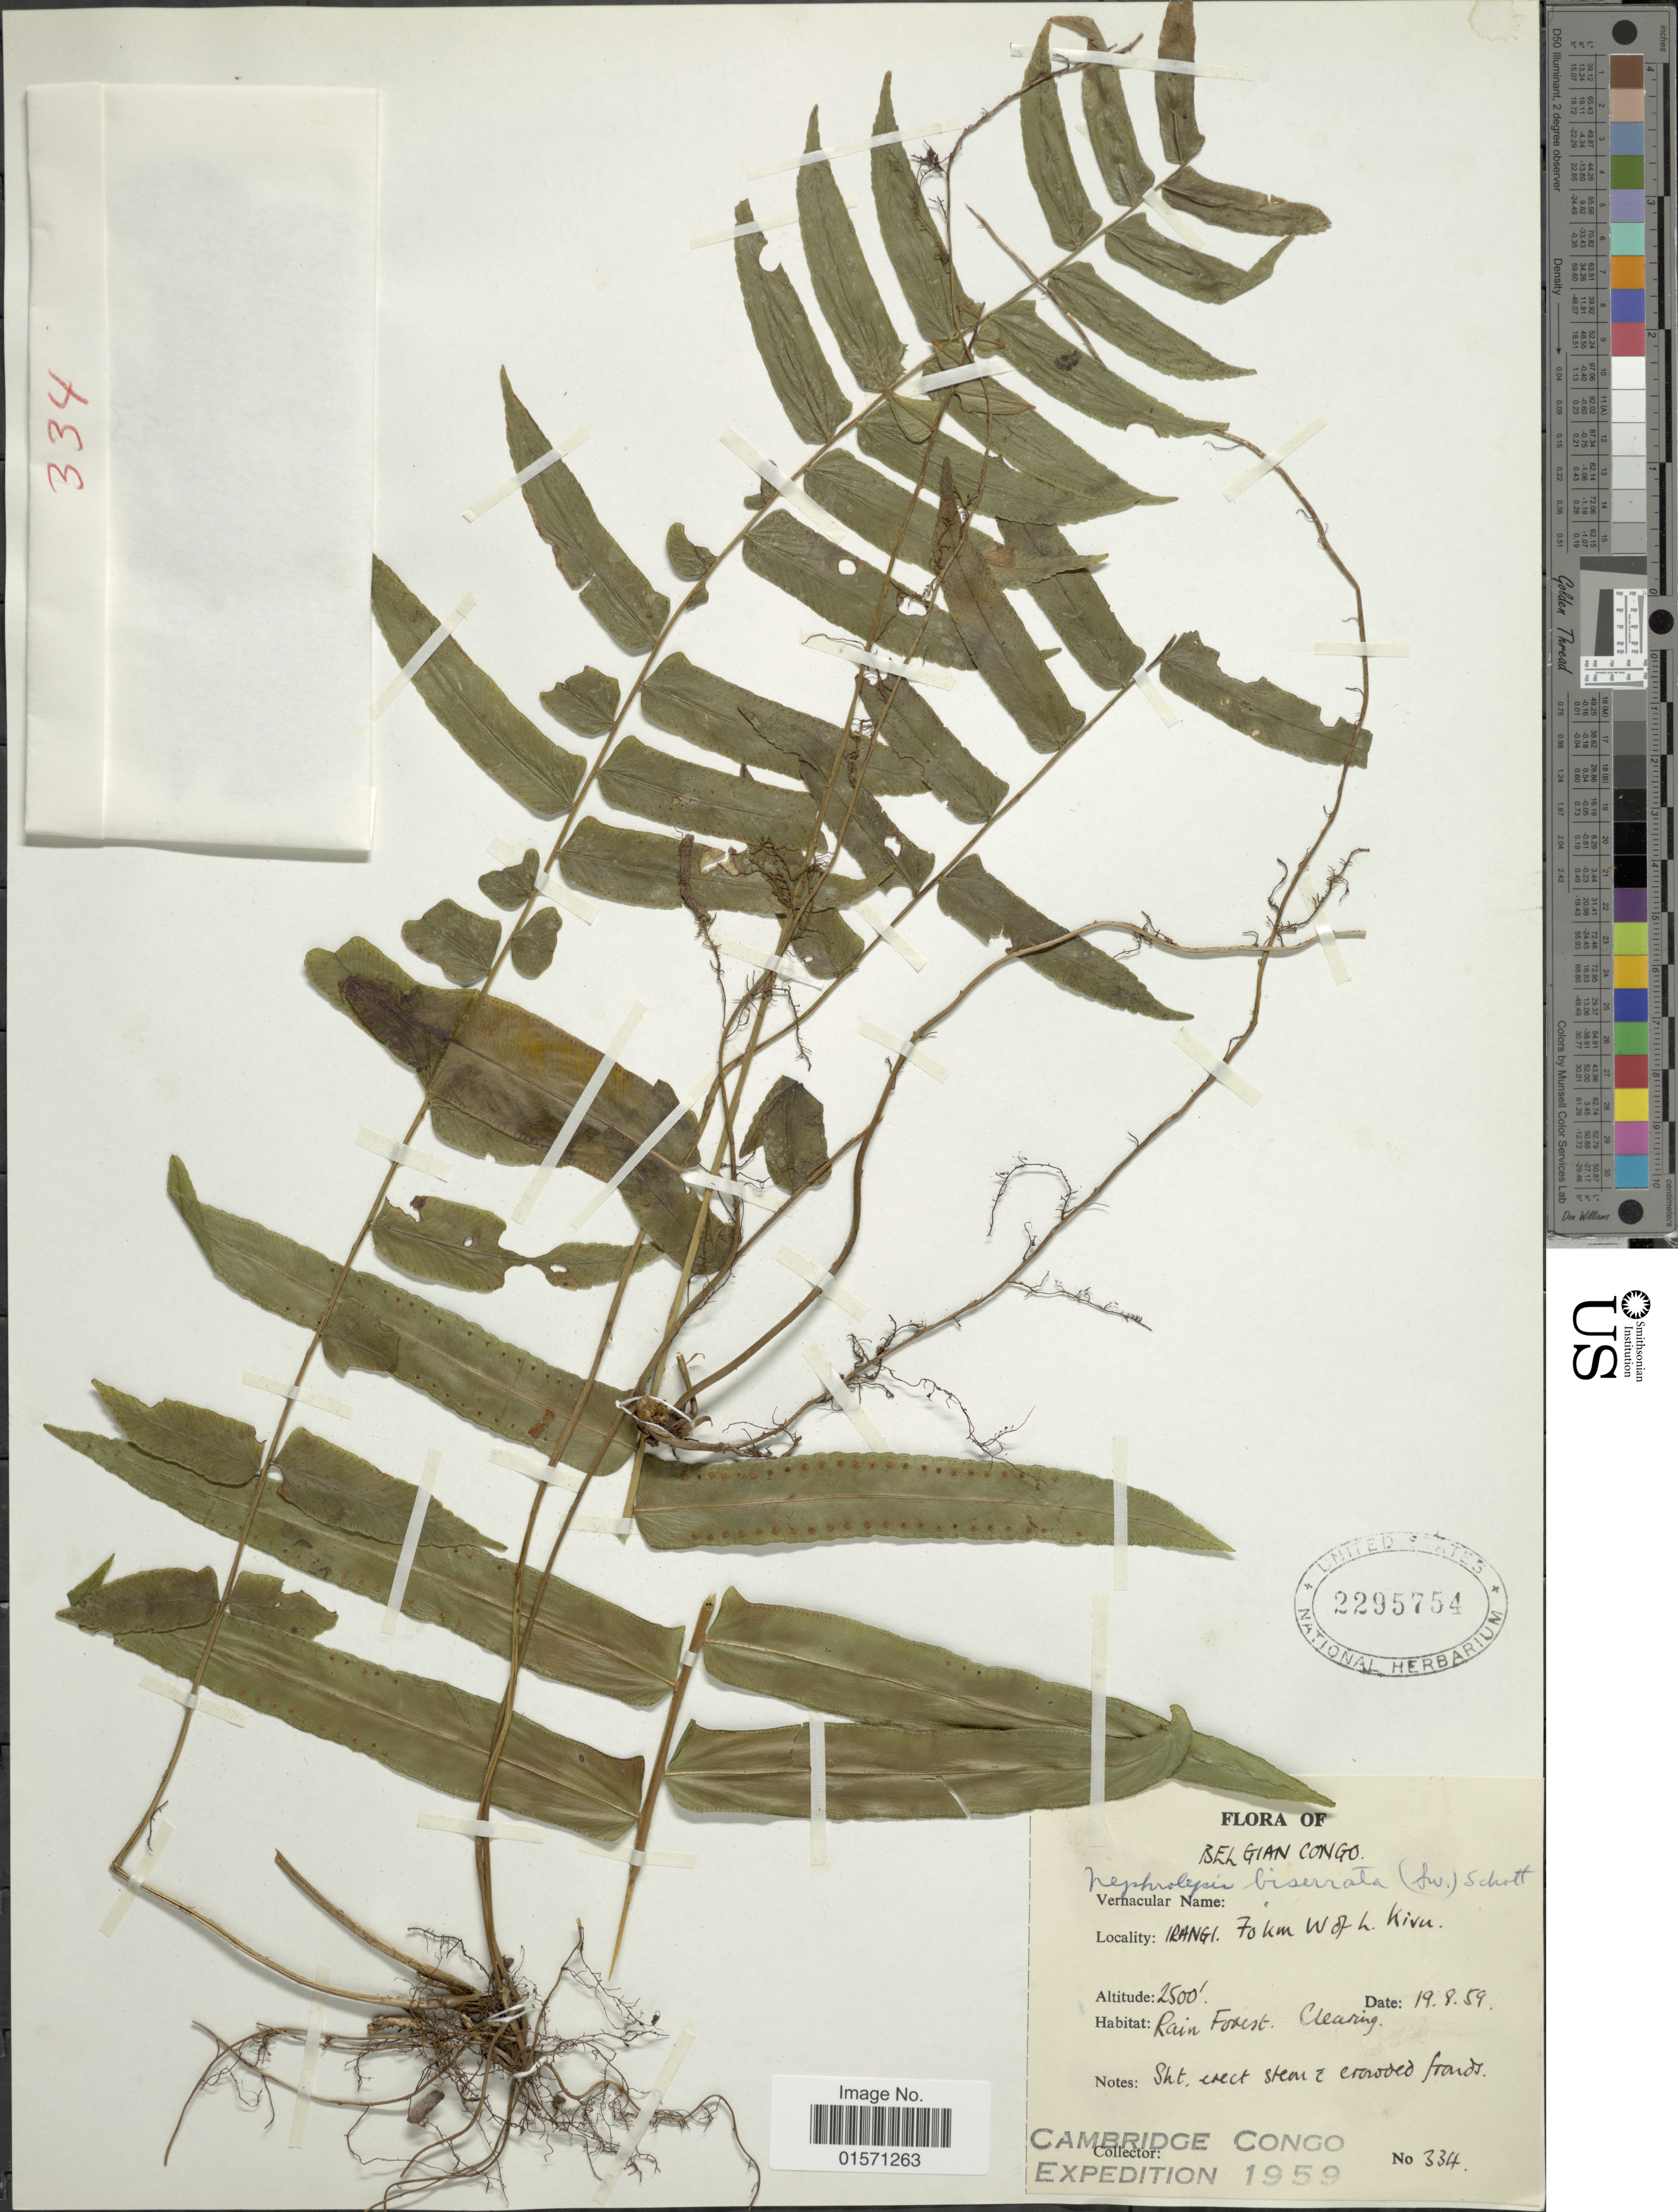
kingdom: Plantae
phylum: Tracheophyta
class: Polypodiopsida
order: Polypodiales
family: Nephrolepidaceae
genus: Nephrolepis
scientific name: Nephrolepis biserrata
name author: (Sw.) Schott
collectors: Cambridge Congo Expedition 1959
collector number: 334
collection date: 1959-08-19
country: Congo, Democratic Republic of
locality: Belgian Congo. Irangi. 70 km W of L. Kivu.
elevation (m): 762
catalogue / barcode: US 2295754